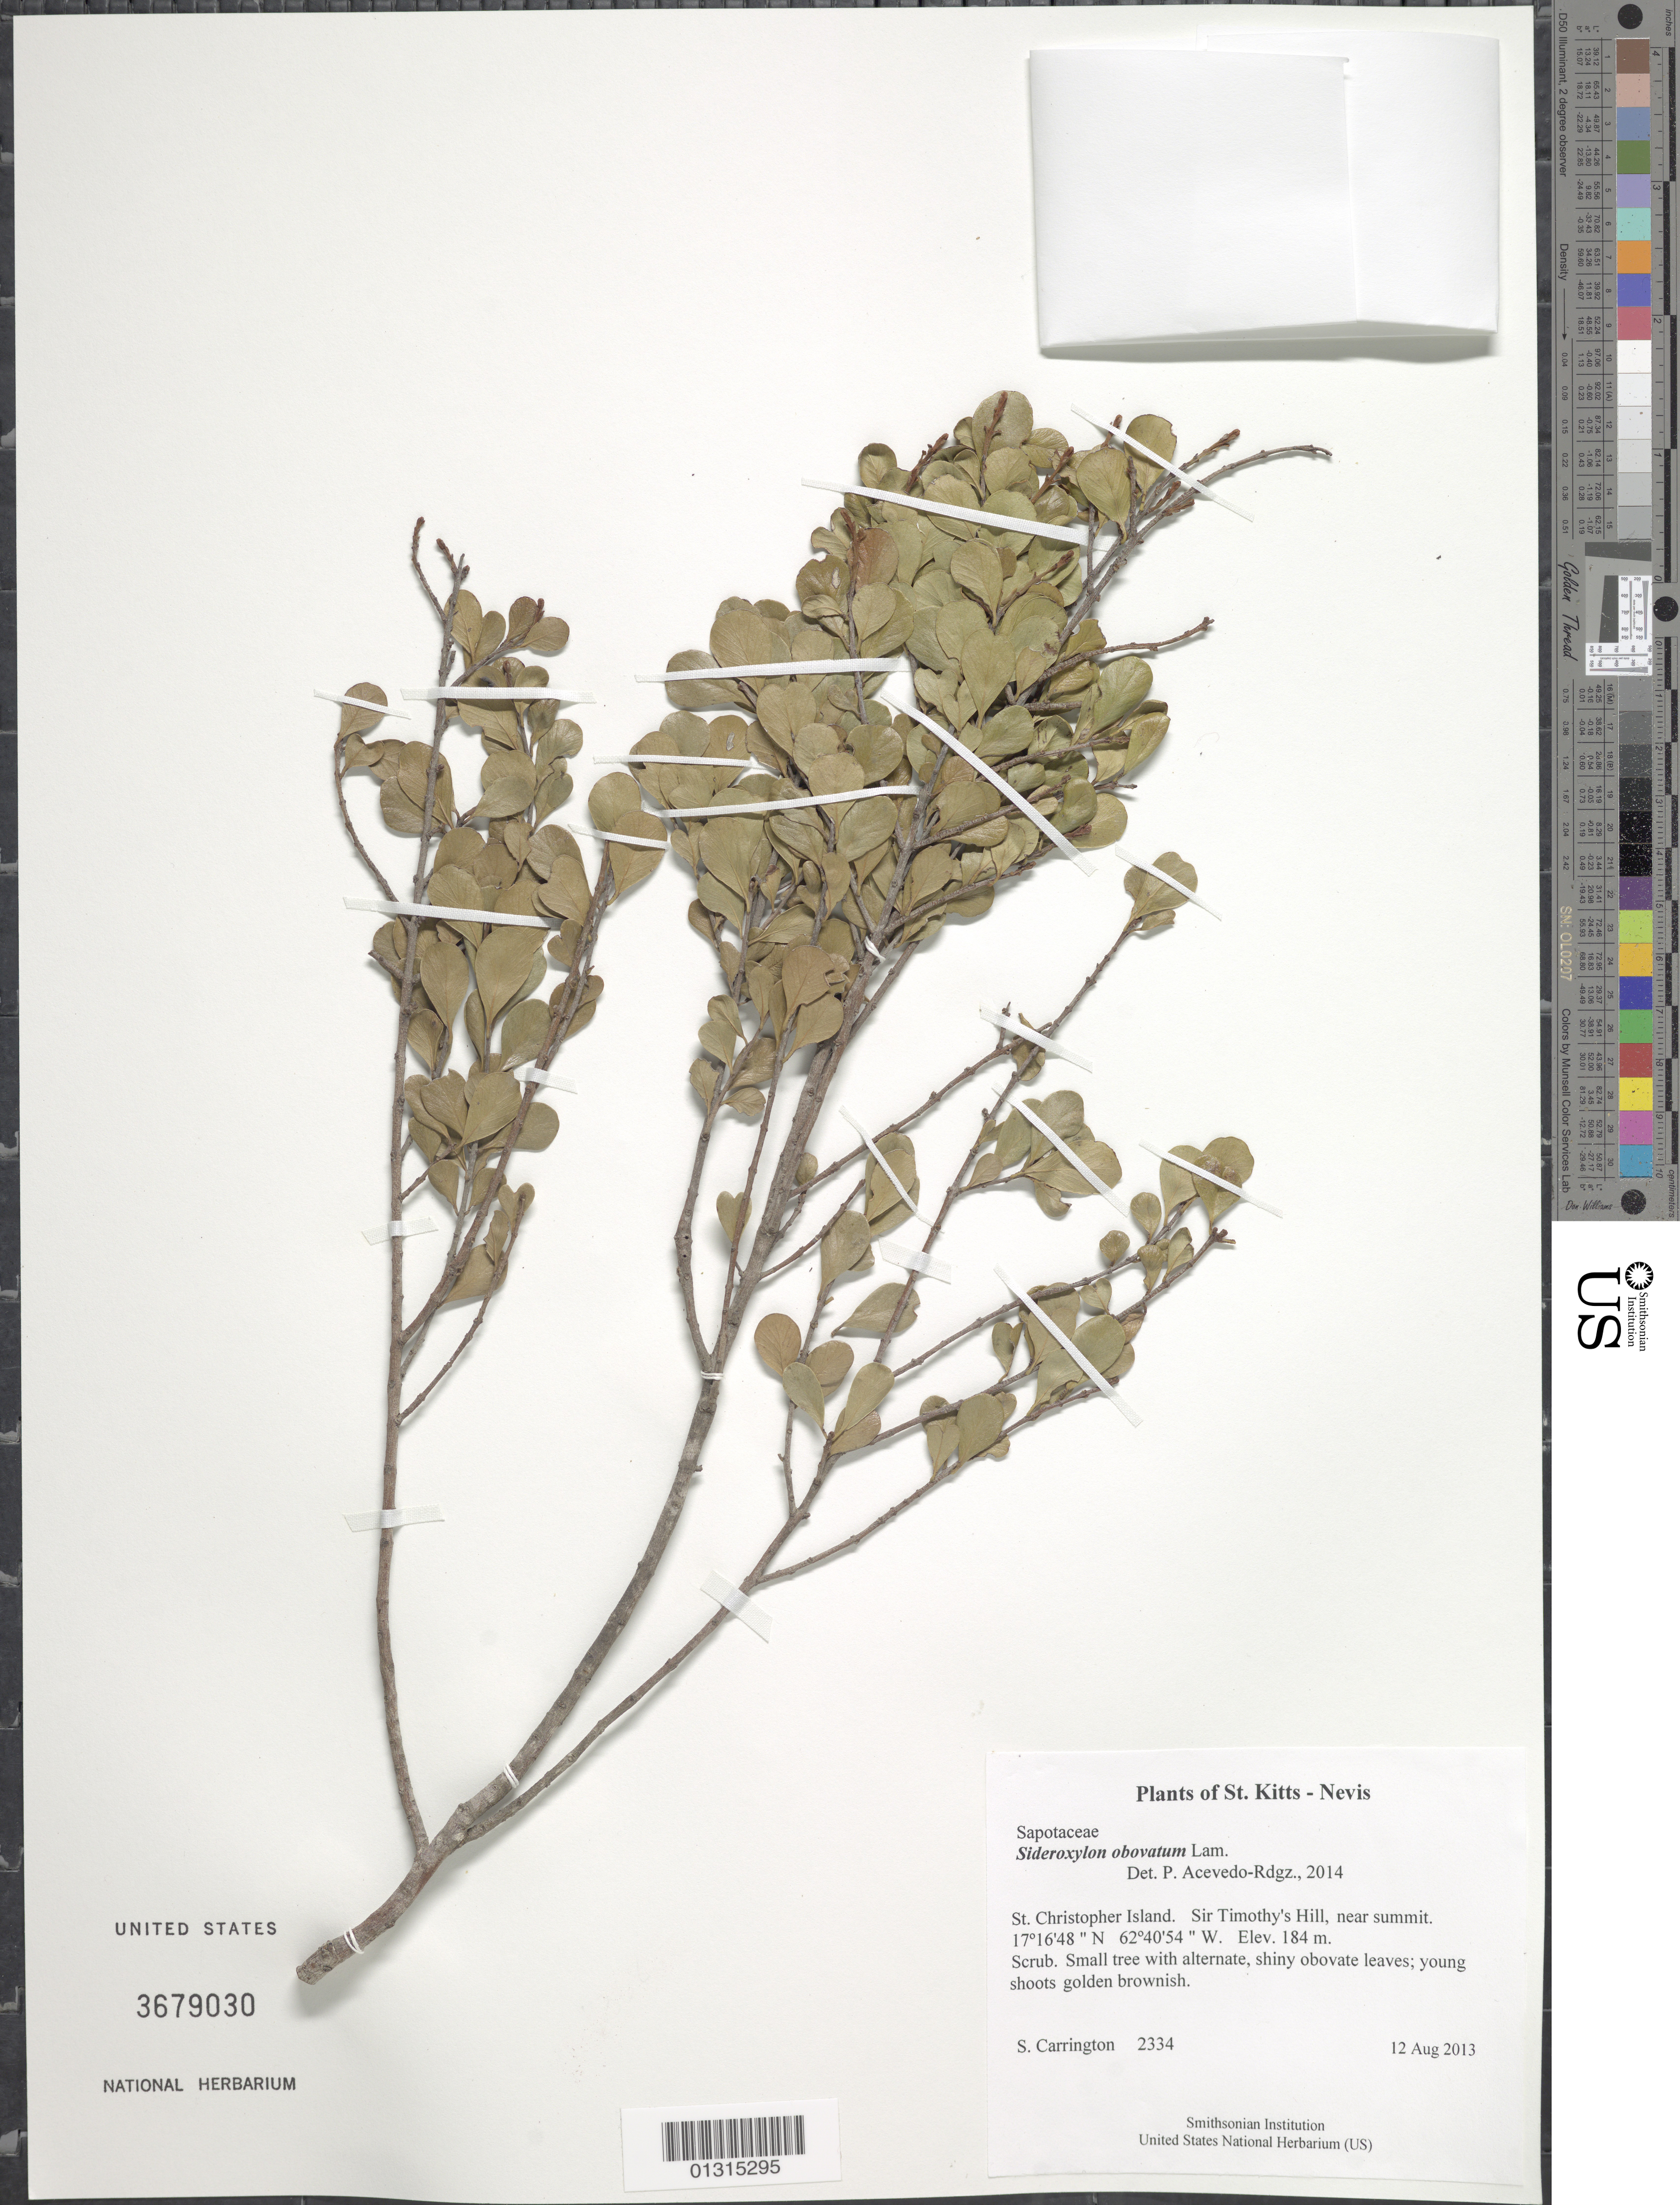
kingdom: Plantae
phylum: Tracheophyta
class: Magnoliopsida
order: Ericales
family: Sapotaceae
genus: Sideroxylon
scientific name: Sideroxylon obovatum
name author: Lam.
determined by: Acevedo-Rodríguez, P., (BOT), Smithsonian Institution - National Museum of Natural History (UNITED STATES)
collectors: C. M. S. Carrington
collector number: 2334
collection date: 2013-08-12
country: St. Christopher-Nevis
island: St. Christopher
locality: Sir Timothy's Hill, near summit.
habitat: Scrub.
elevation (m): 184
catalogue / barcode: US 3679030